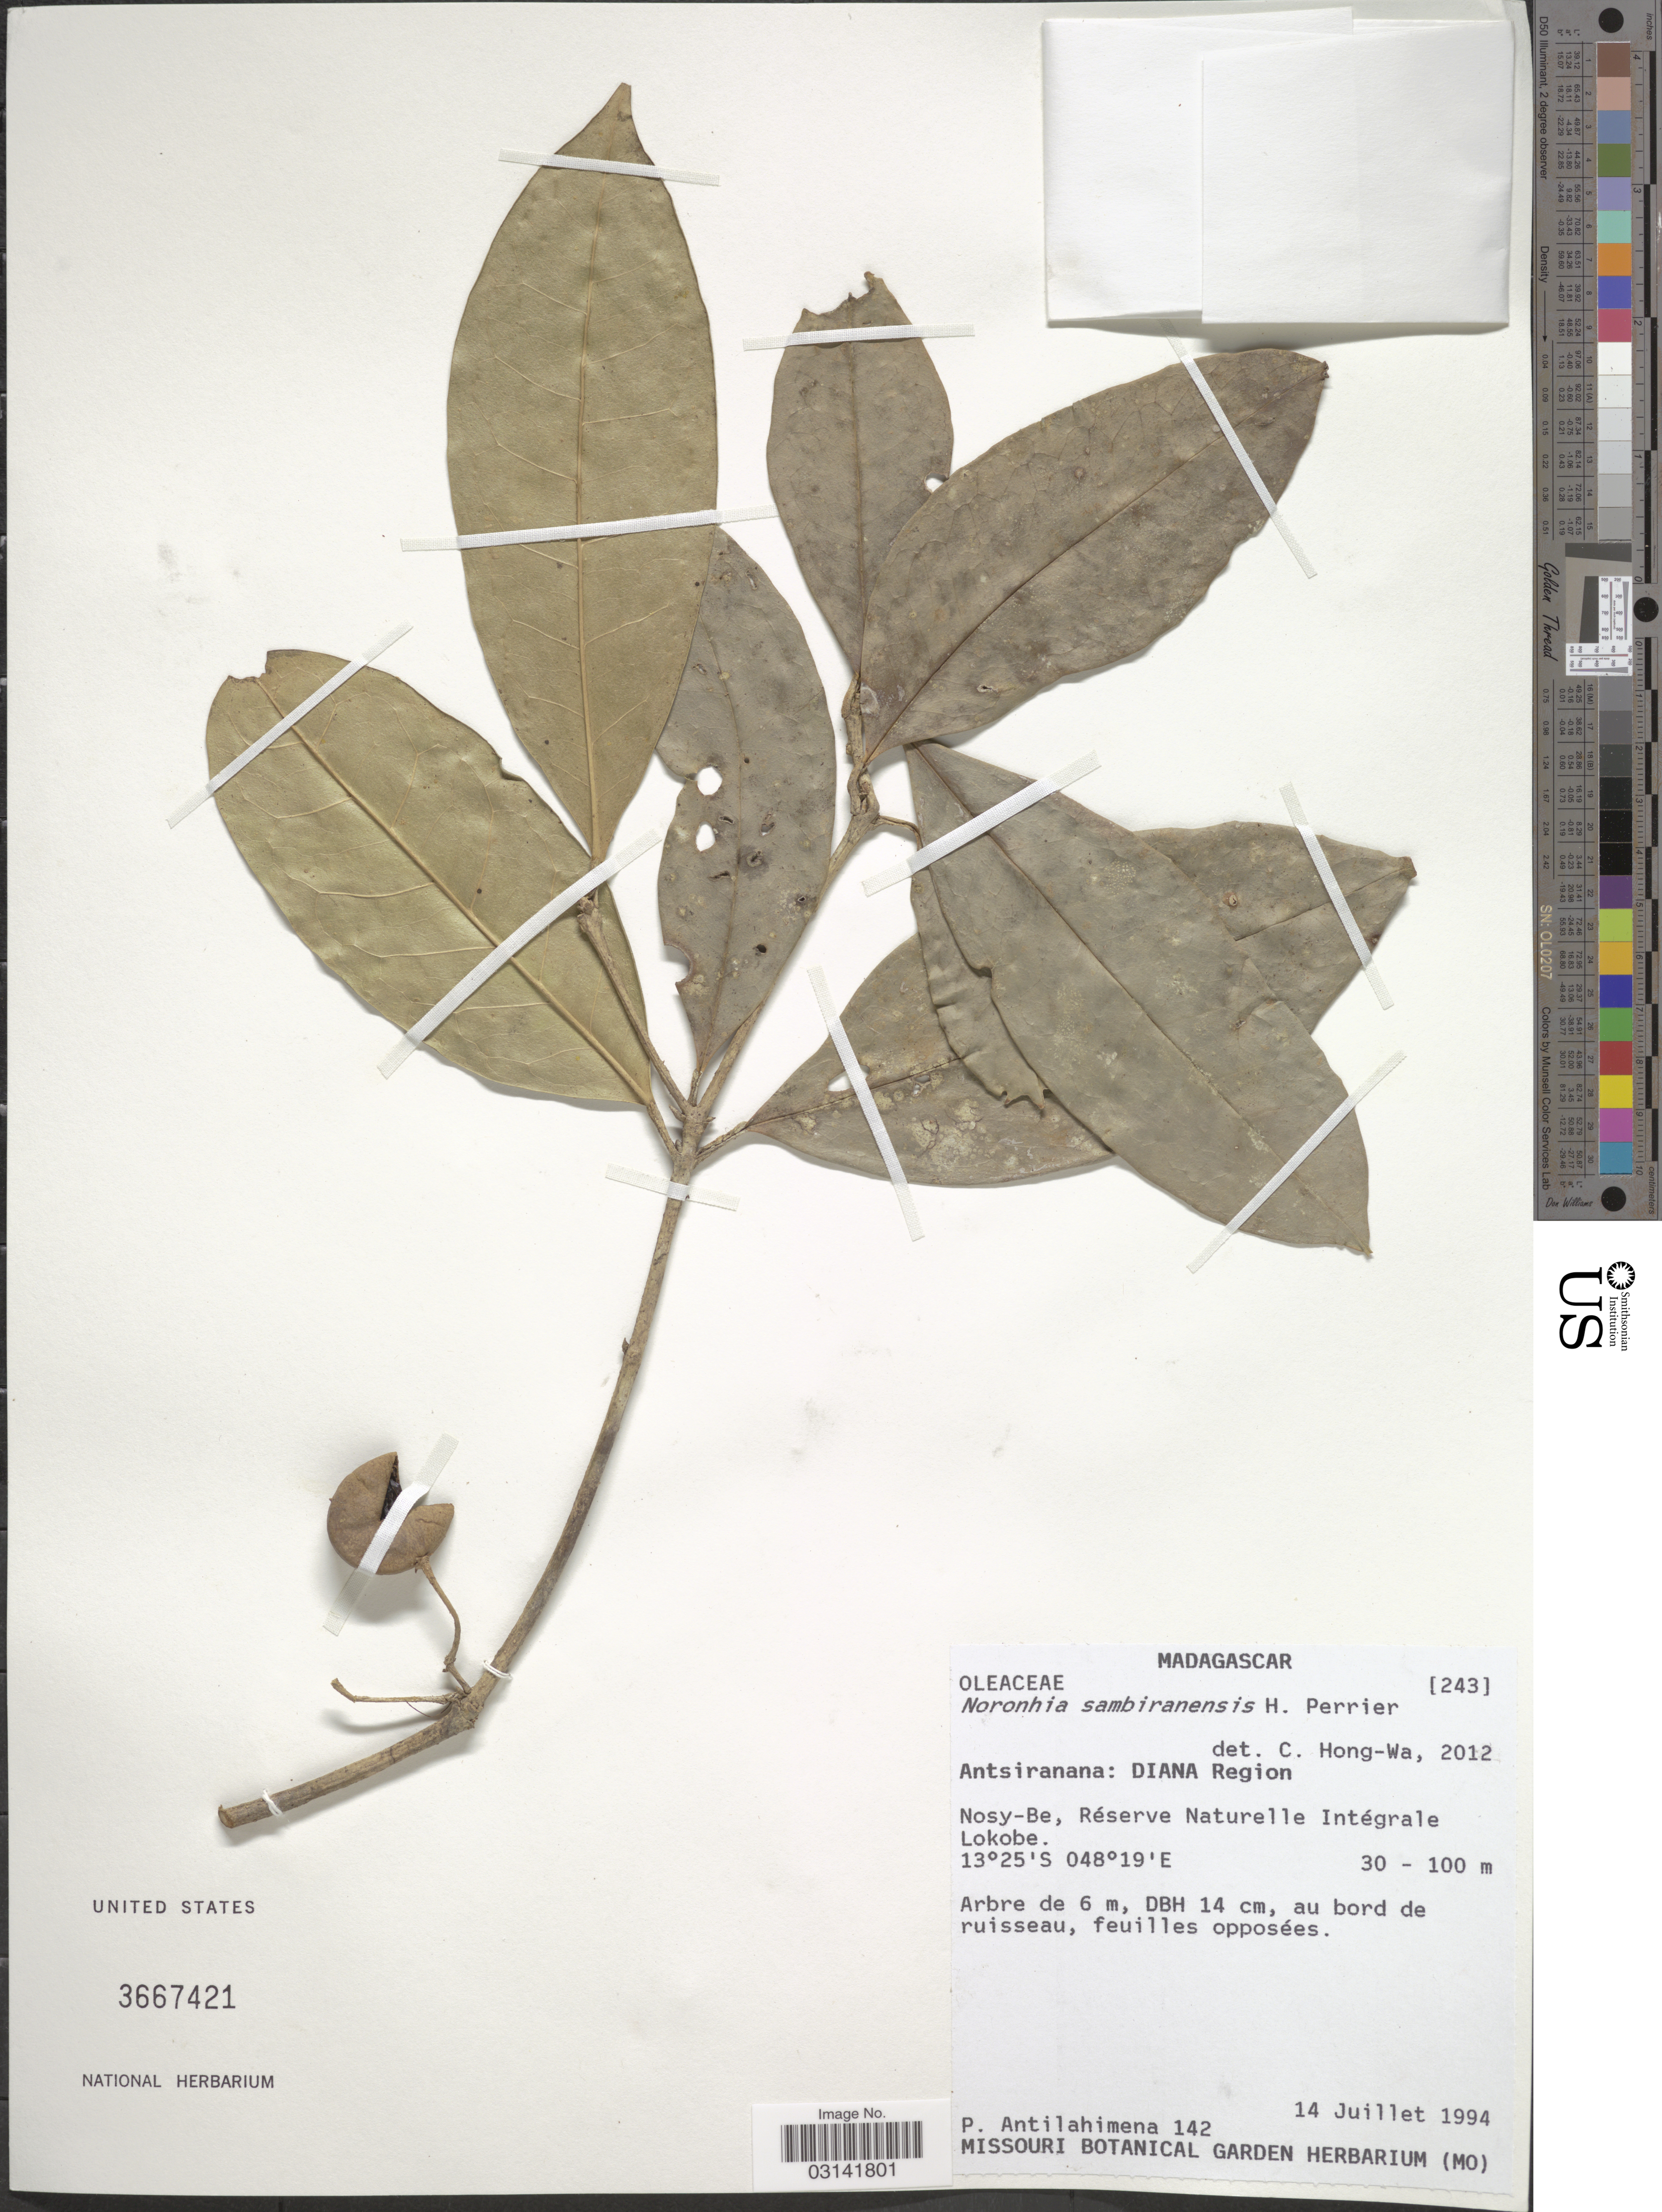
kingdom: Plantae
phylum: Tracheophyta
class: Magnoliopsida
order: Lamiales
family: Oleaceae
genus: Noronhia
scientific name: Noronhia sambiranensis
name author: H. Perrier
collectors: P. Antilahimena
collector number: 142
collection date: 1994-07-14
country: Madagascar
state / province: Diana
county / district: Nosy Be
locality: Diana Region, Nosy-Be, Réserve Naturelle Intégrale Lokobe.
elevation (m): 30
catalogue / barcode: US 3667421